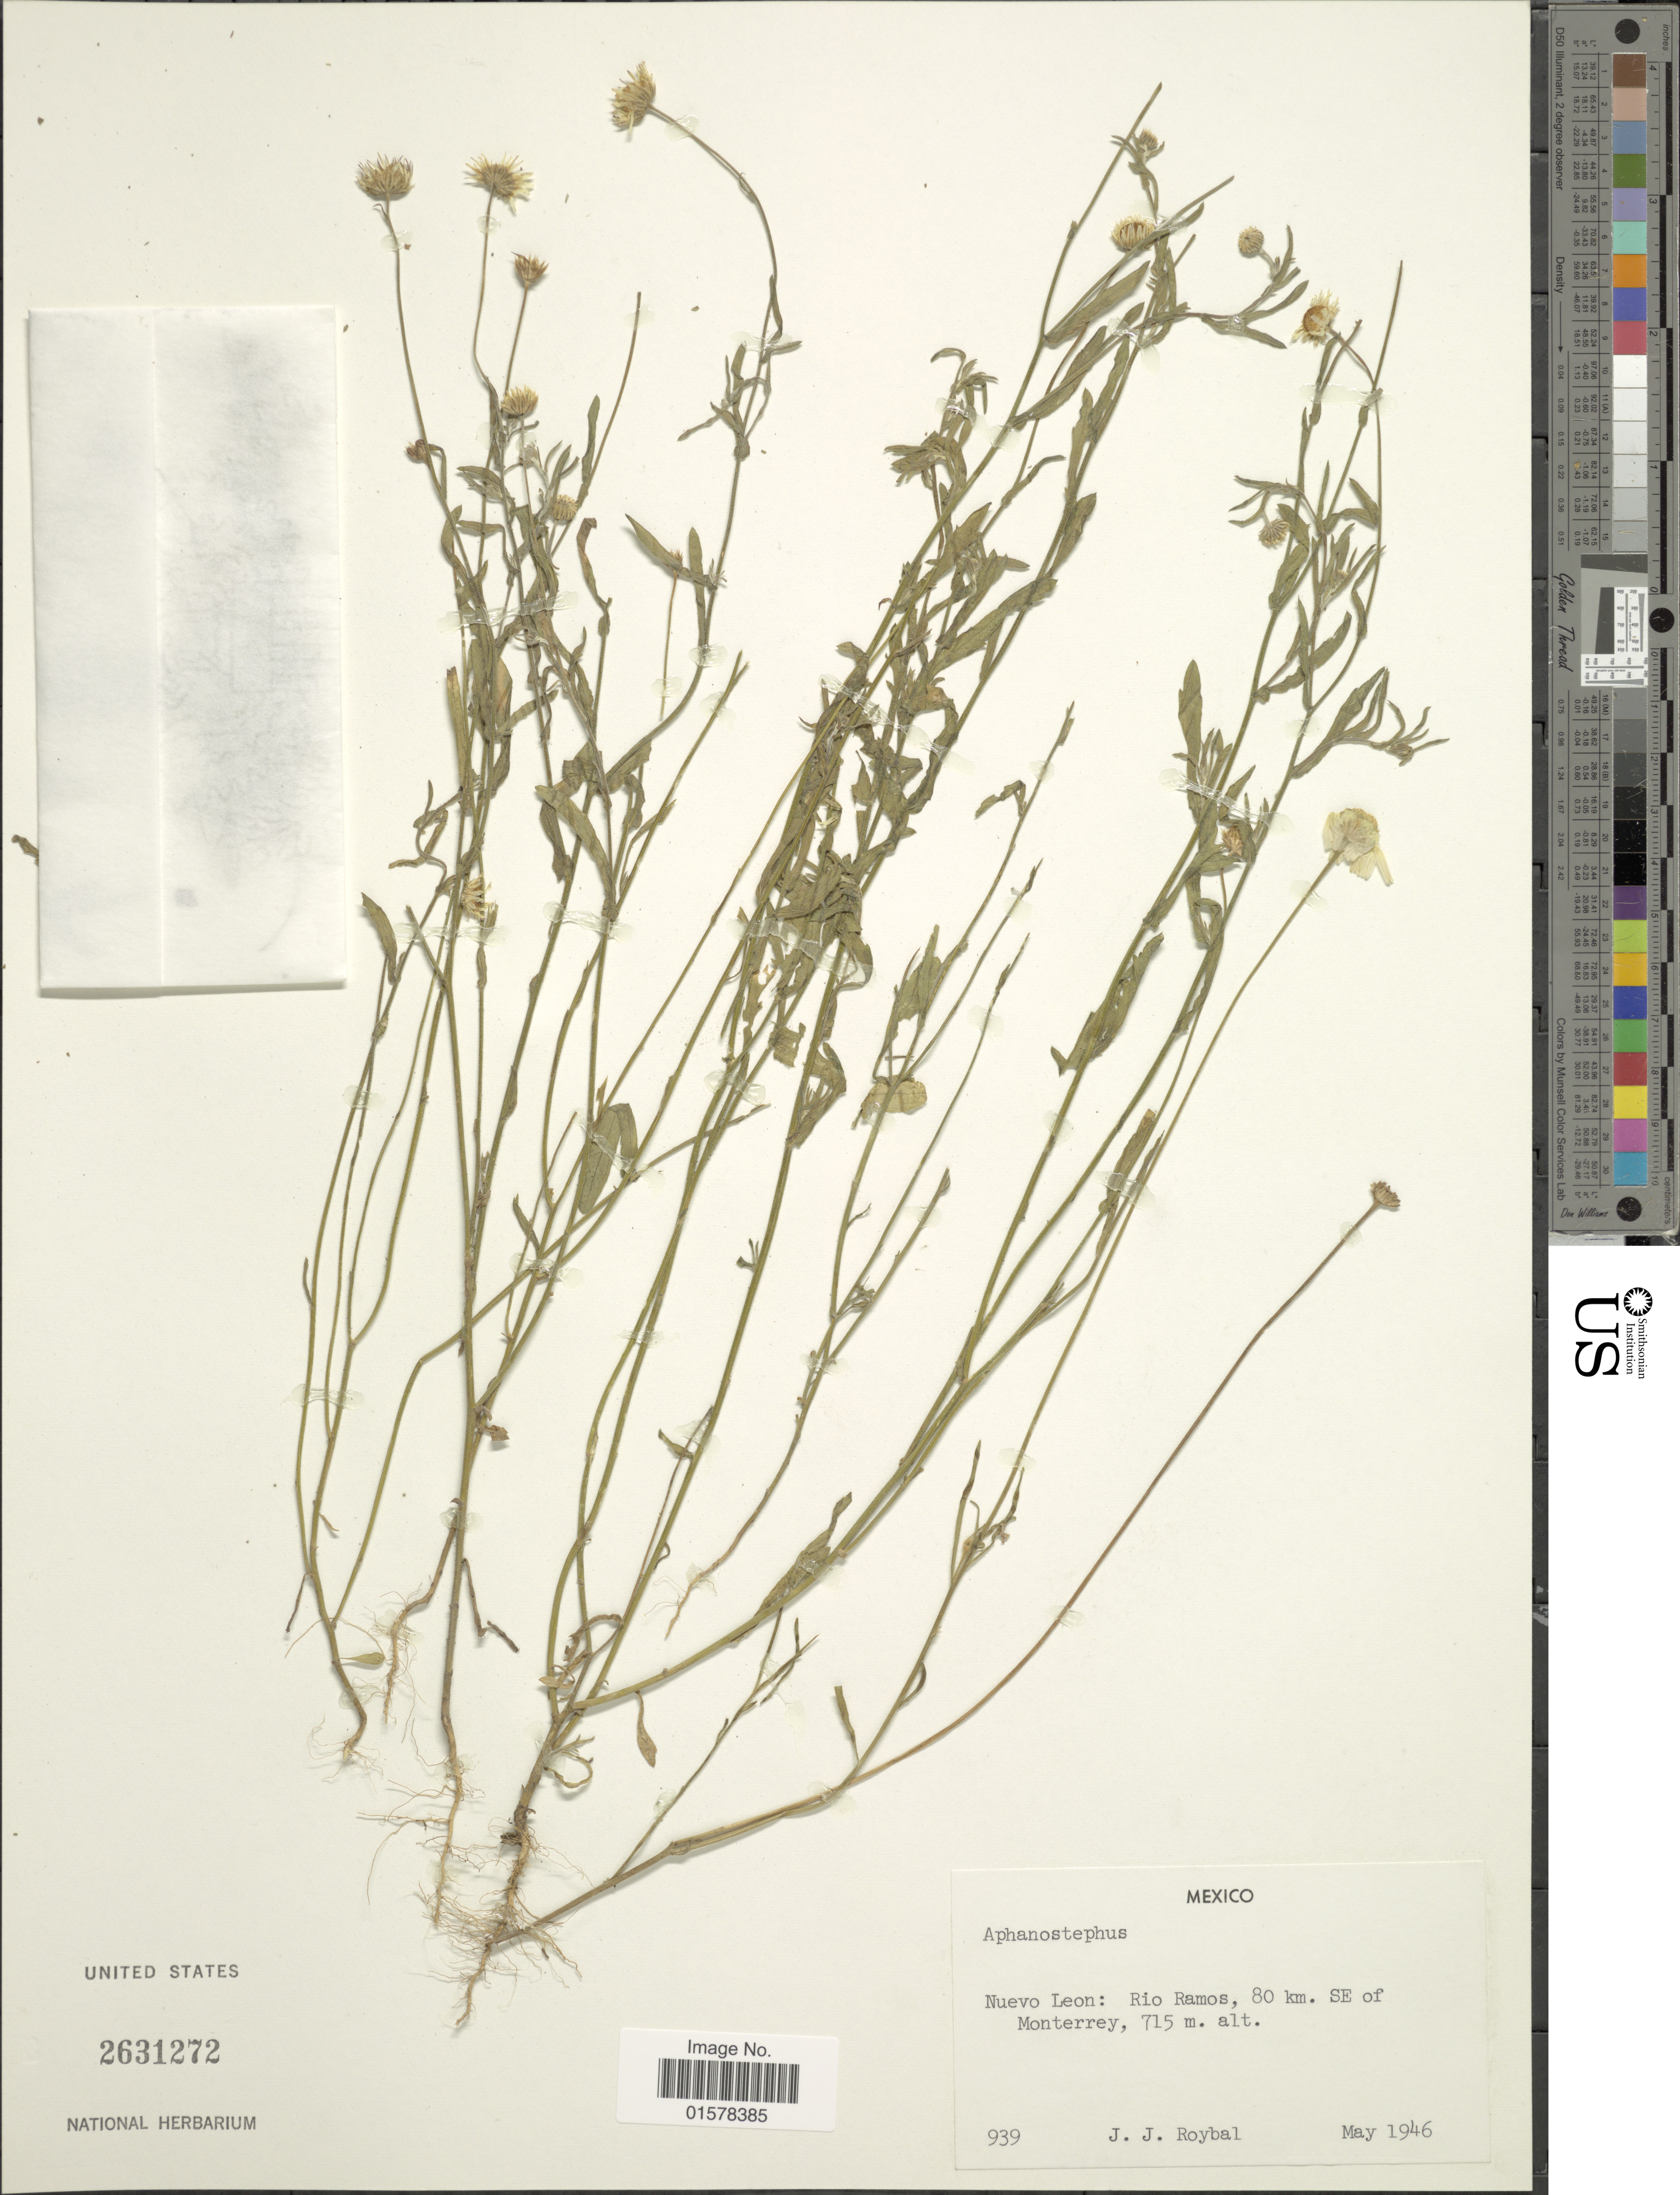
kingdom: Plantae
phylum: Tracheophyta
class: Magnoliopsida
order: Asterales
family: Asteraceae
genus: Aphanostephus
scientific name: Aphanostephus sp.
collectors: J. J. Roybal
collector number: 939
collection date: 1946-05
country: Mexico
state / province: Nuevo León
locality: Mexico. Nuevo León: Rio Ramos, 80 km. SE of Monterrey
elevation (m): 715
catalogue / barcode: US 2631272